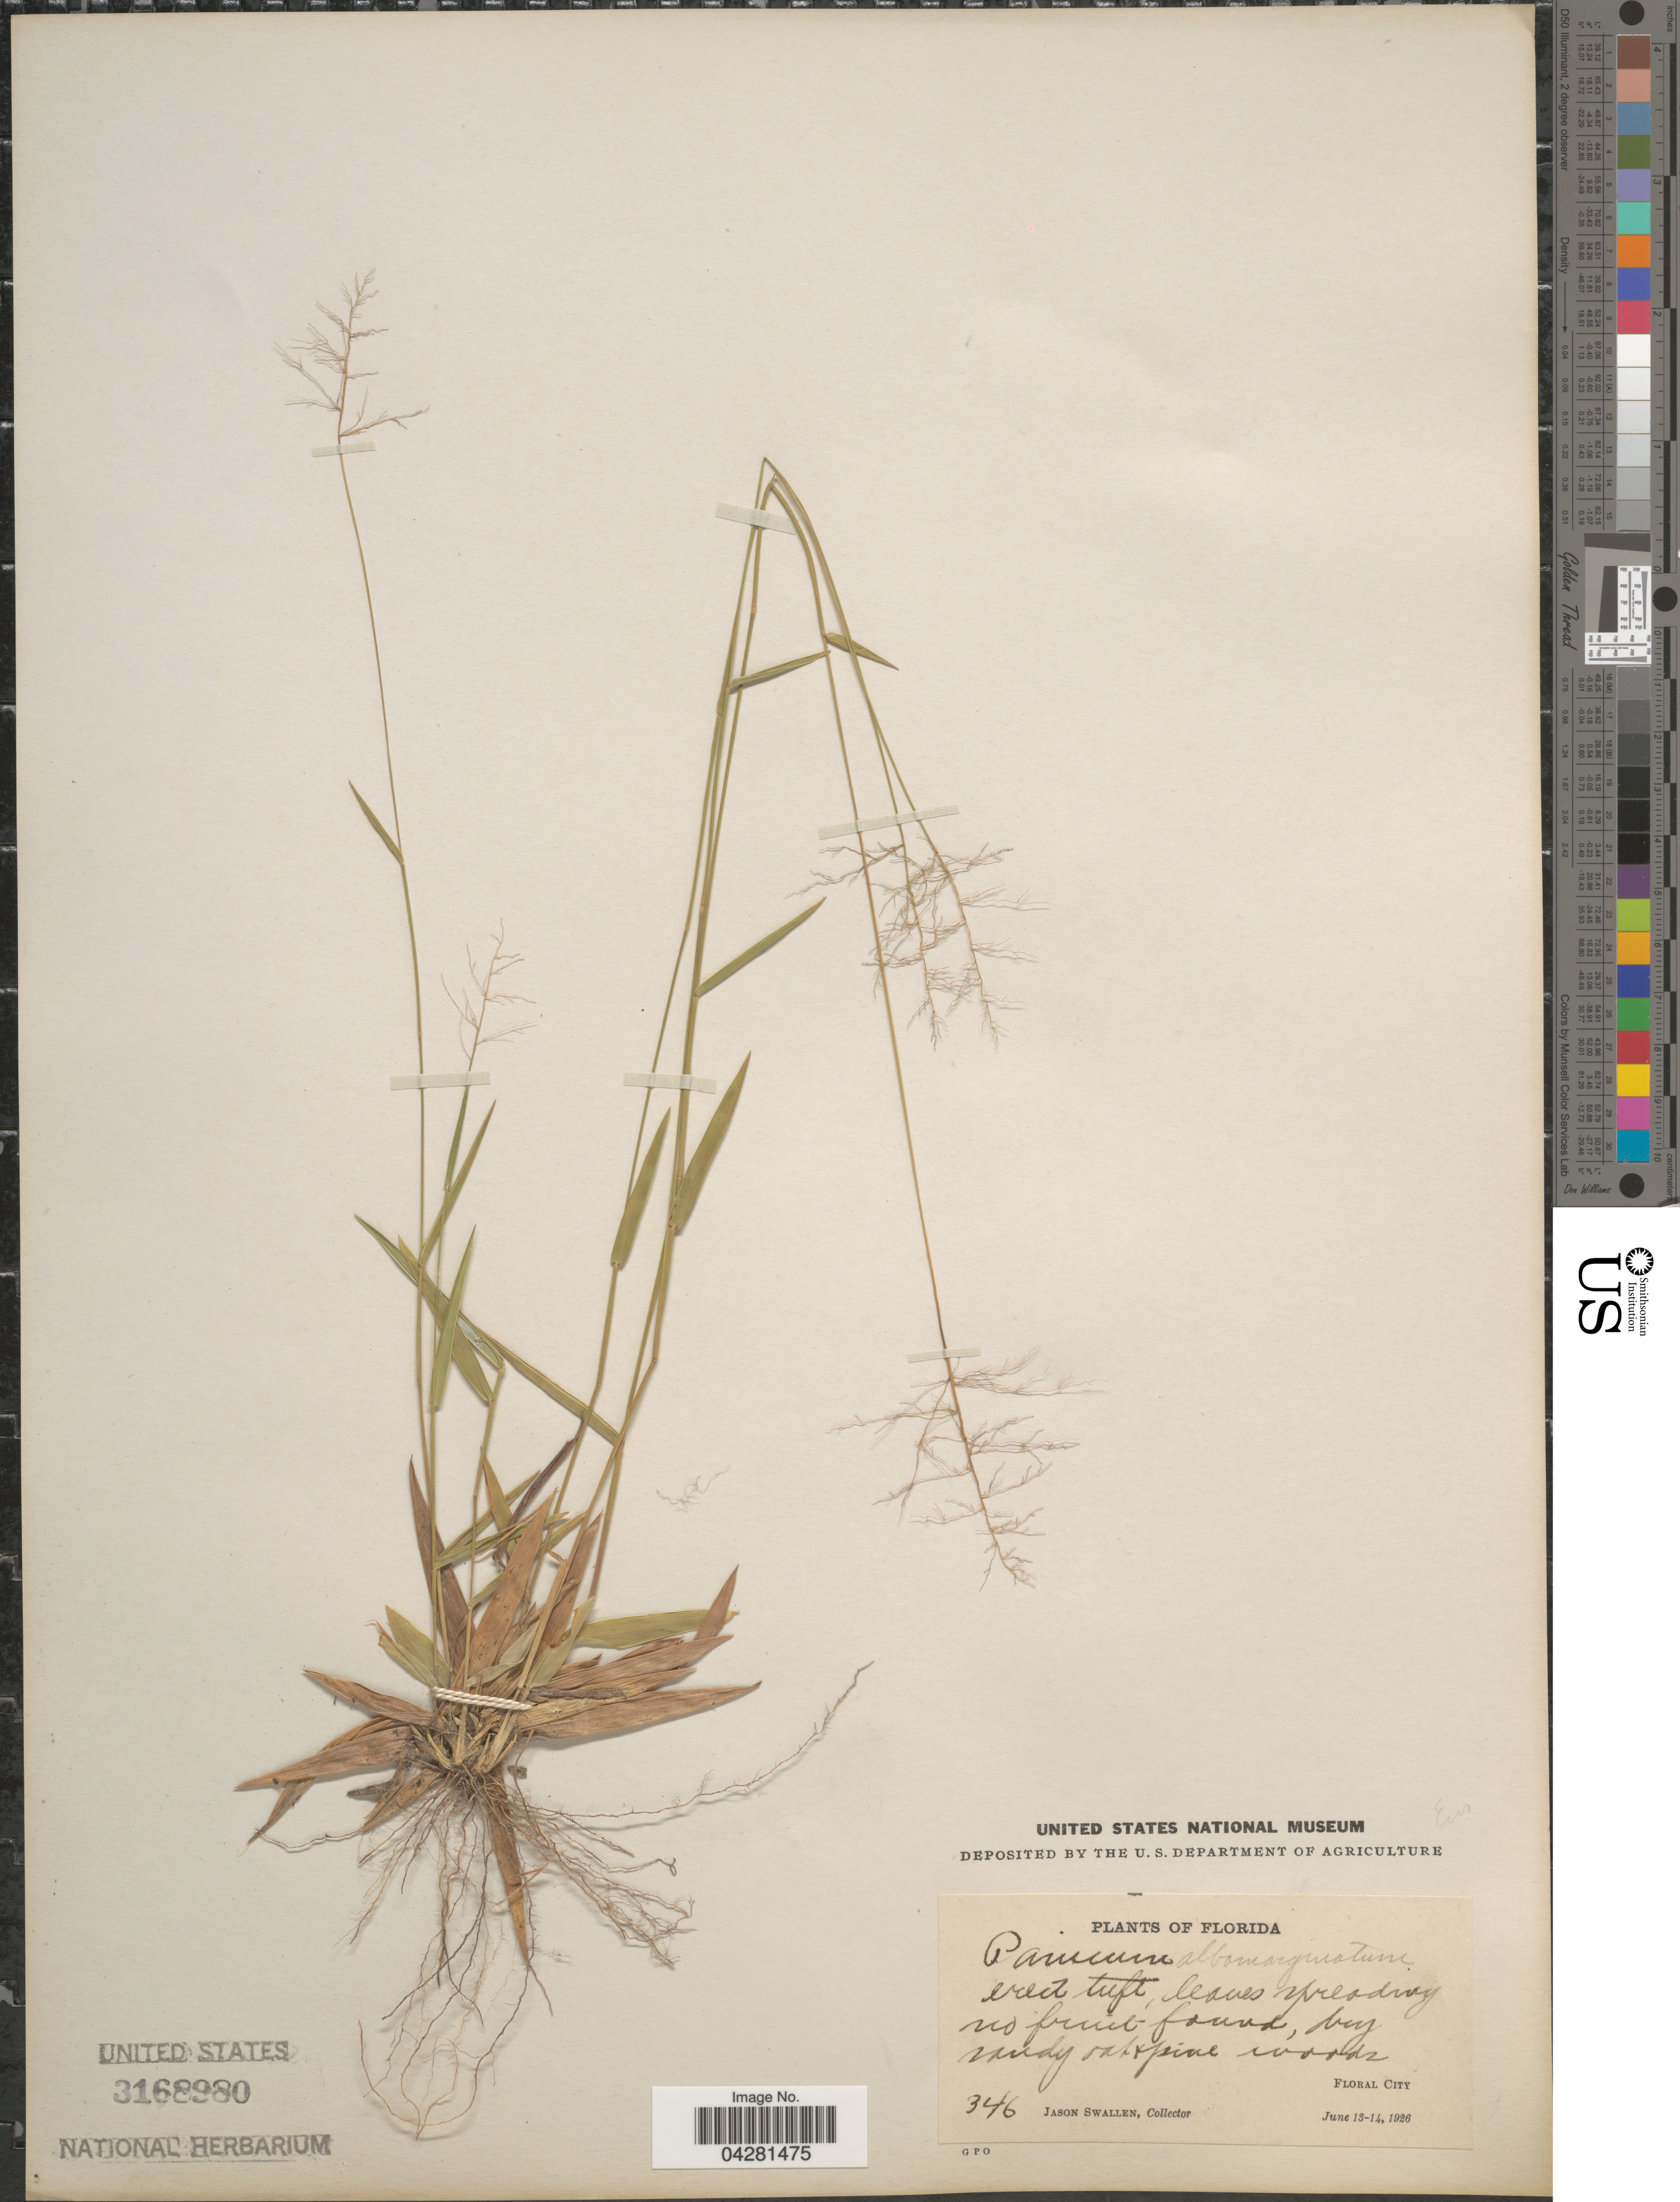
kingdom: Plantae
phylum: Tracheophyta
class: Liliopsida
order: Poales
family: Poaceae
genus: Dichanthelium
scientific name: Dichanthelium dichotomum var. unciphyllum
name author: (Trin.) Davidse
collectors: J. R. Swallen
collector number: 346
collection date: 1926-06-13/1926-06-14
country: United States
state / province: Florida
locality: Dry sandy oak & pine woods. Floral City.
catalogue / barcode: US 3168980